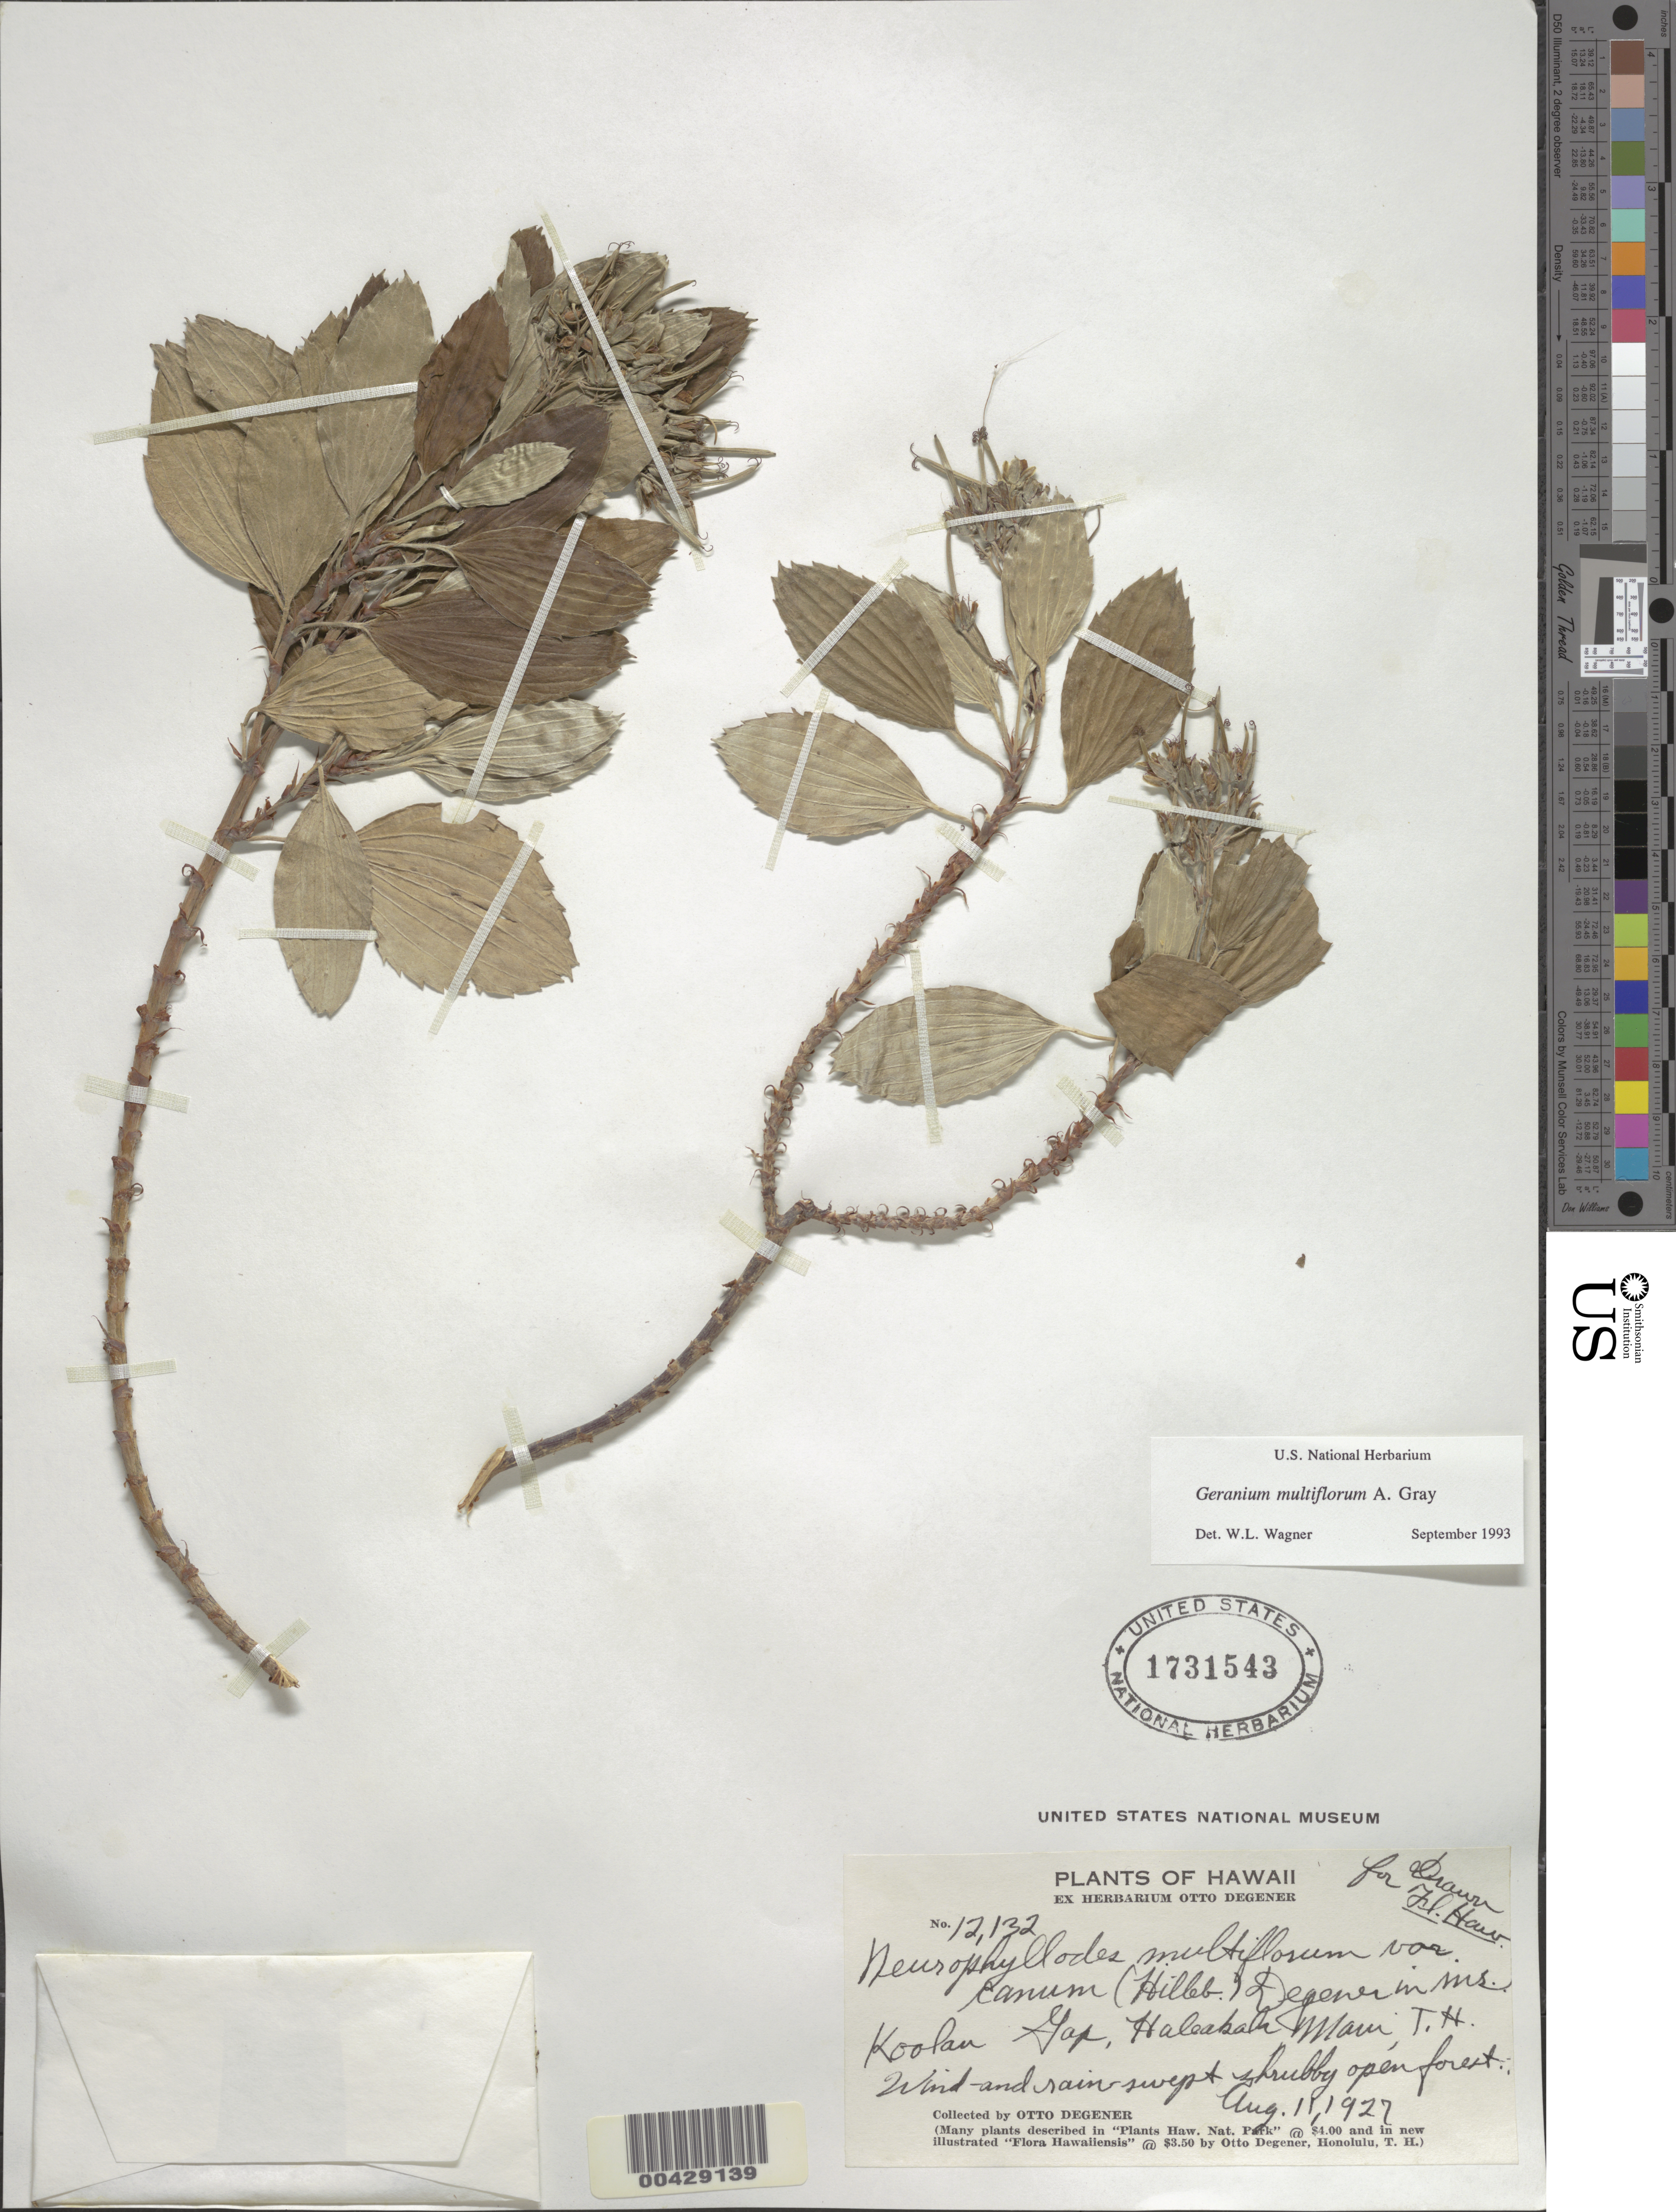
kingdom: Plantae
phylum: Tracheophyta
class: Magnoliopsida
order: Geraniales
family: Geraniaceae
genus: Geranium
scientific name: Geranium multiflorum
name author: A. Gray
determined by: Wagner, W. L., (BOT), Smithsonian Institution - National Museum of Natural History (UNITED STATES)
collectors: O. Degener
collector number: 12132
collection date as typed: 11 Aug 1927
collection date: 1927-08-11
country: United States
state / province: Hawaii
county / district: Maui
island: Maui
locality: Koolau Gap, Haleakala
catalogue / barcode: US 1731543